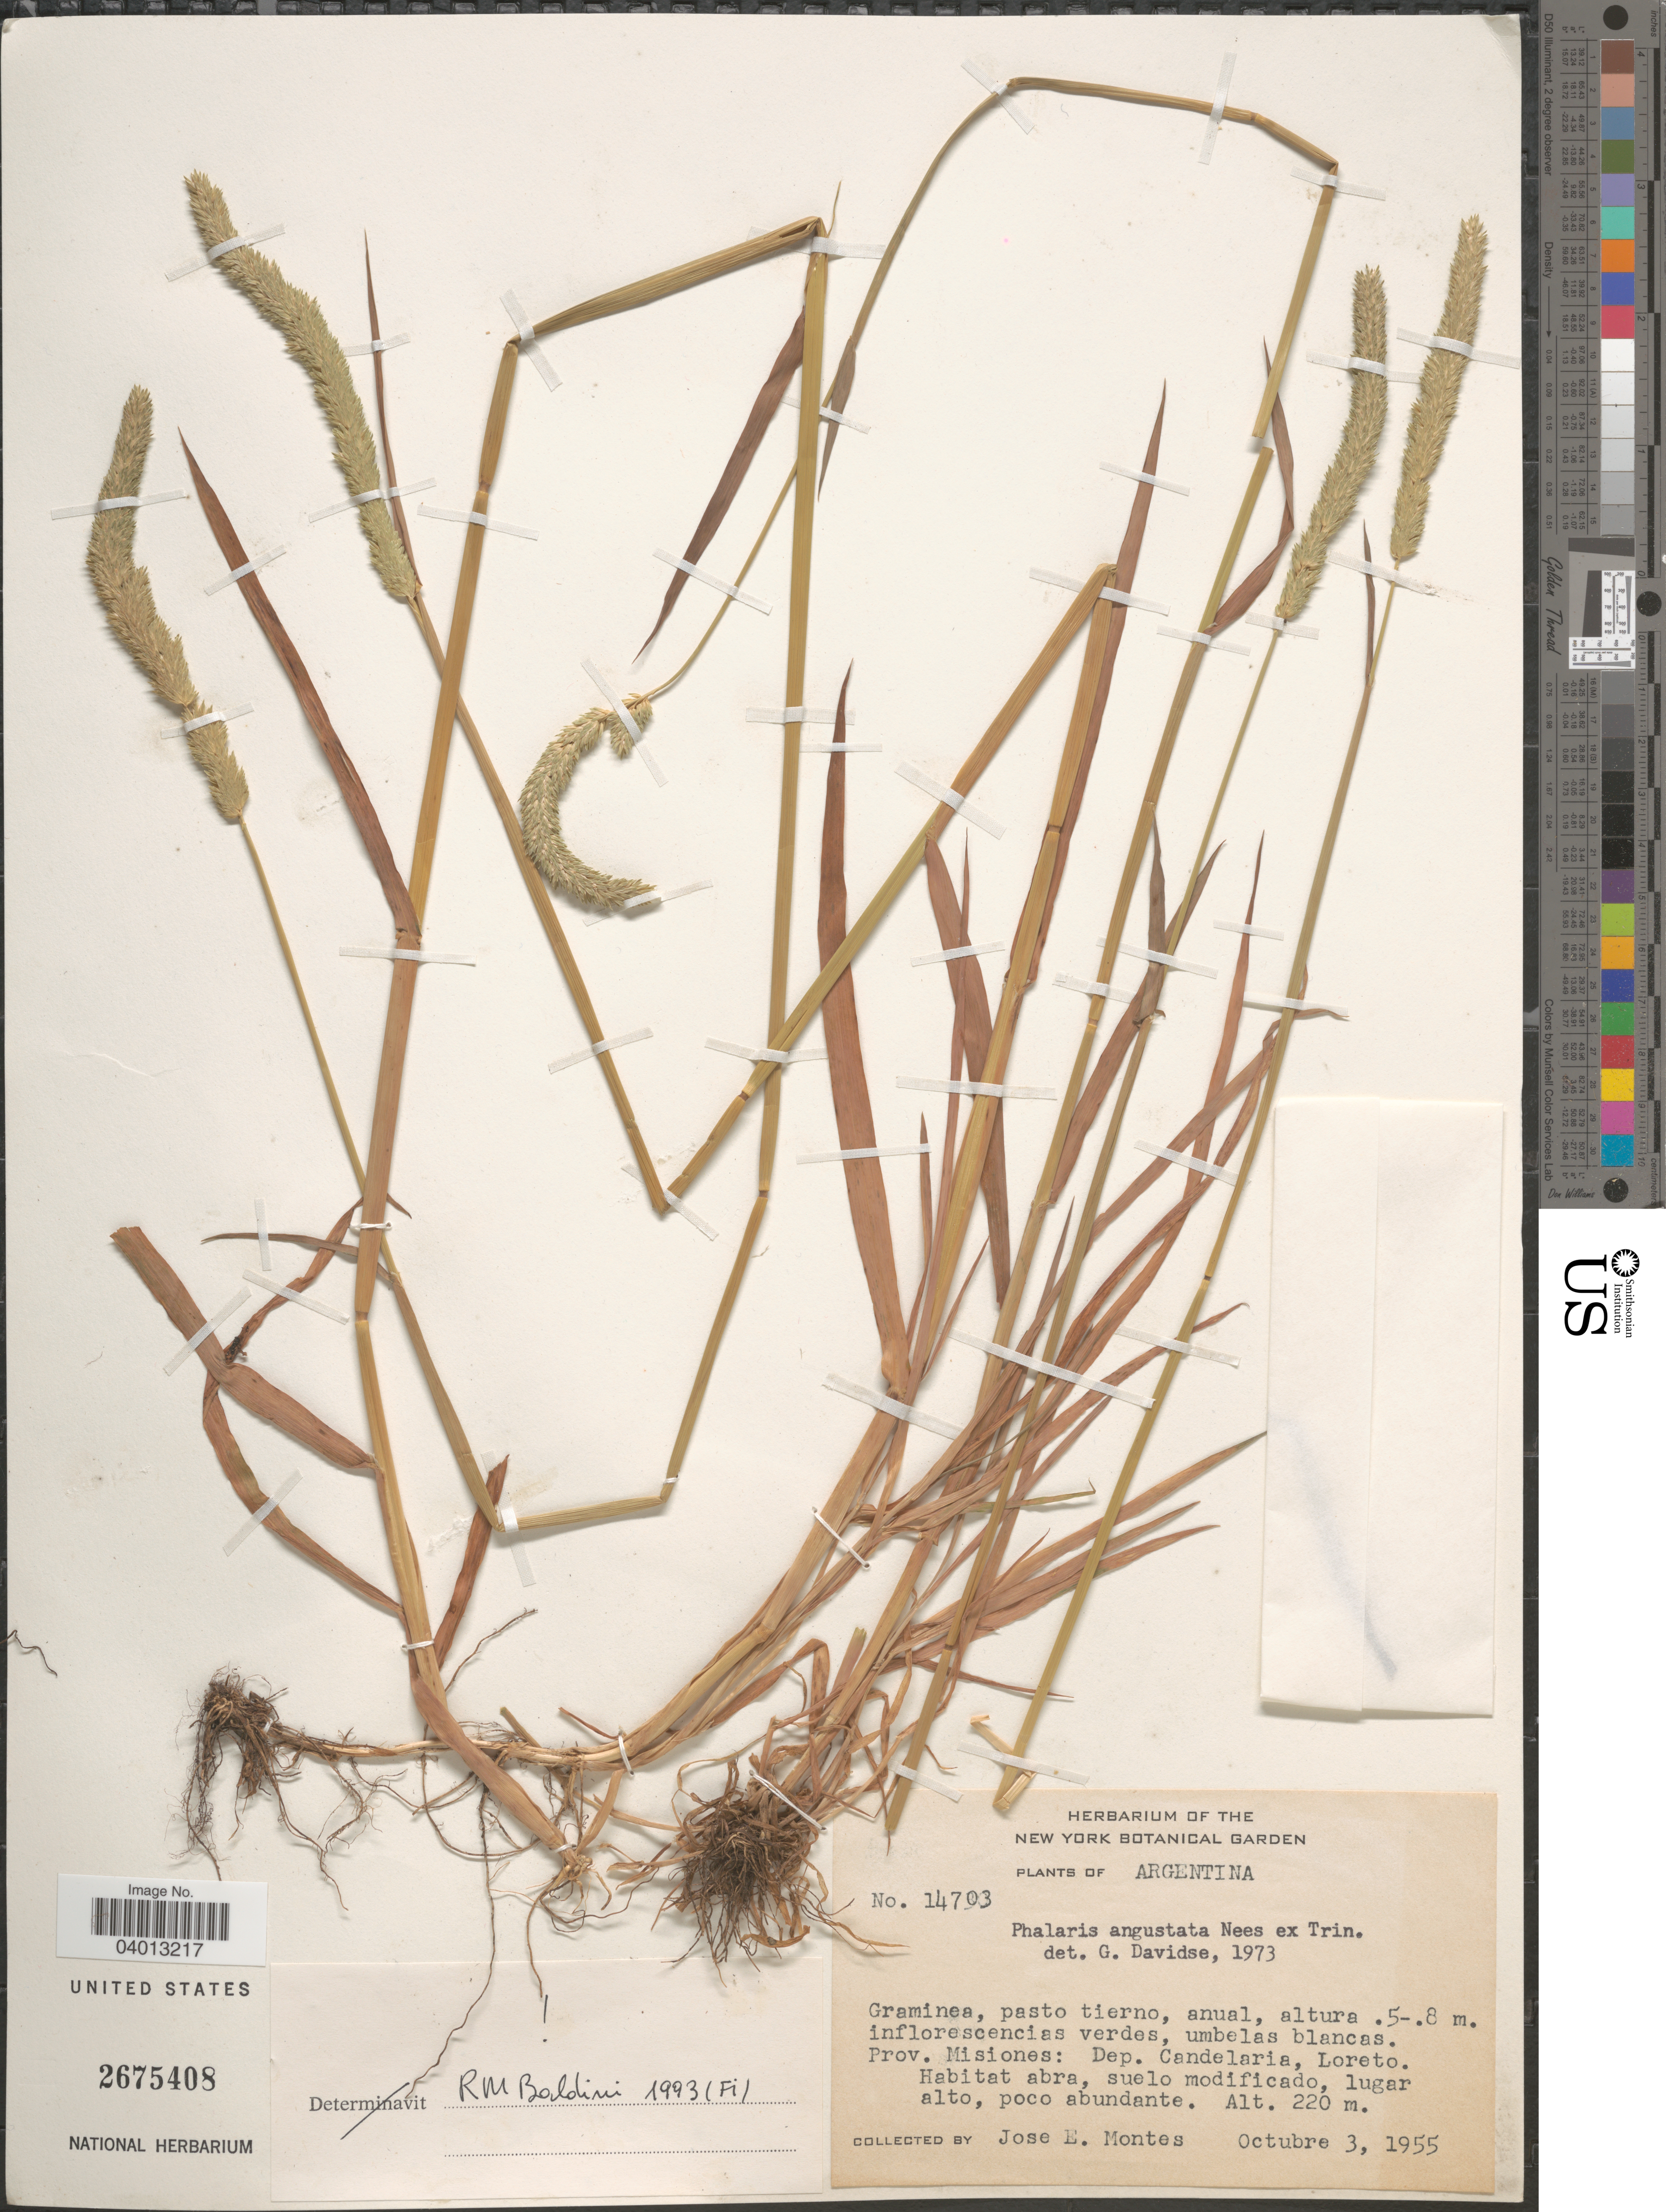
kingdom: Plantae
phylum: Tracheophyta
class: Liliopsida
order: Poales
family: Poaceae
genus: Phalaris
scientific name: Phalaris angusta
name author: Nees ex Trin.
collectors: J. E. Montes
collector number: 14703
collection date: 1955-10-03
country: Argentina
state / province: Misiones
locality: Dep. Candelaria, Loreto.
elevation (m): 220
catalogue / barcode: US 2675408